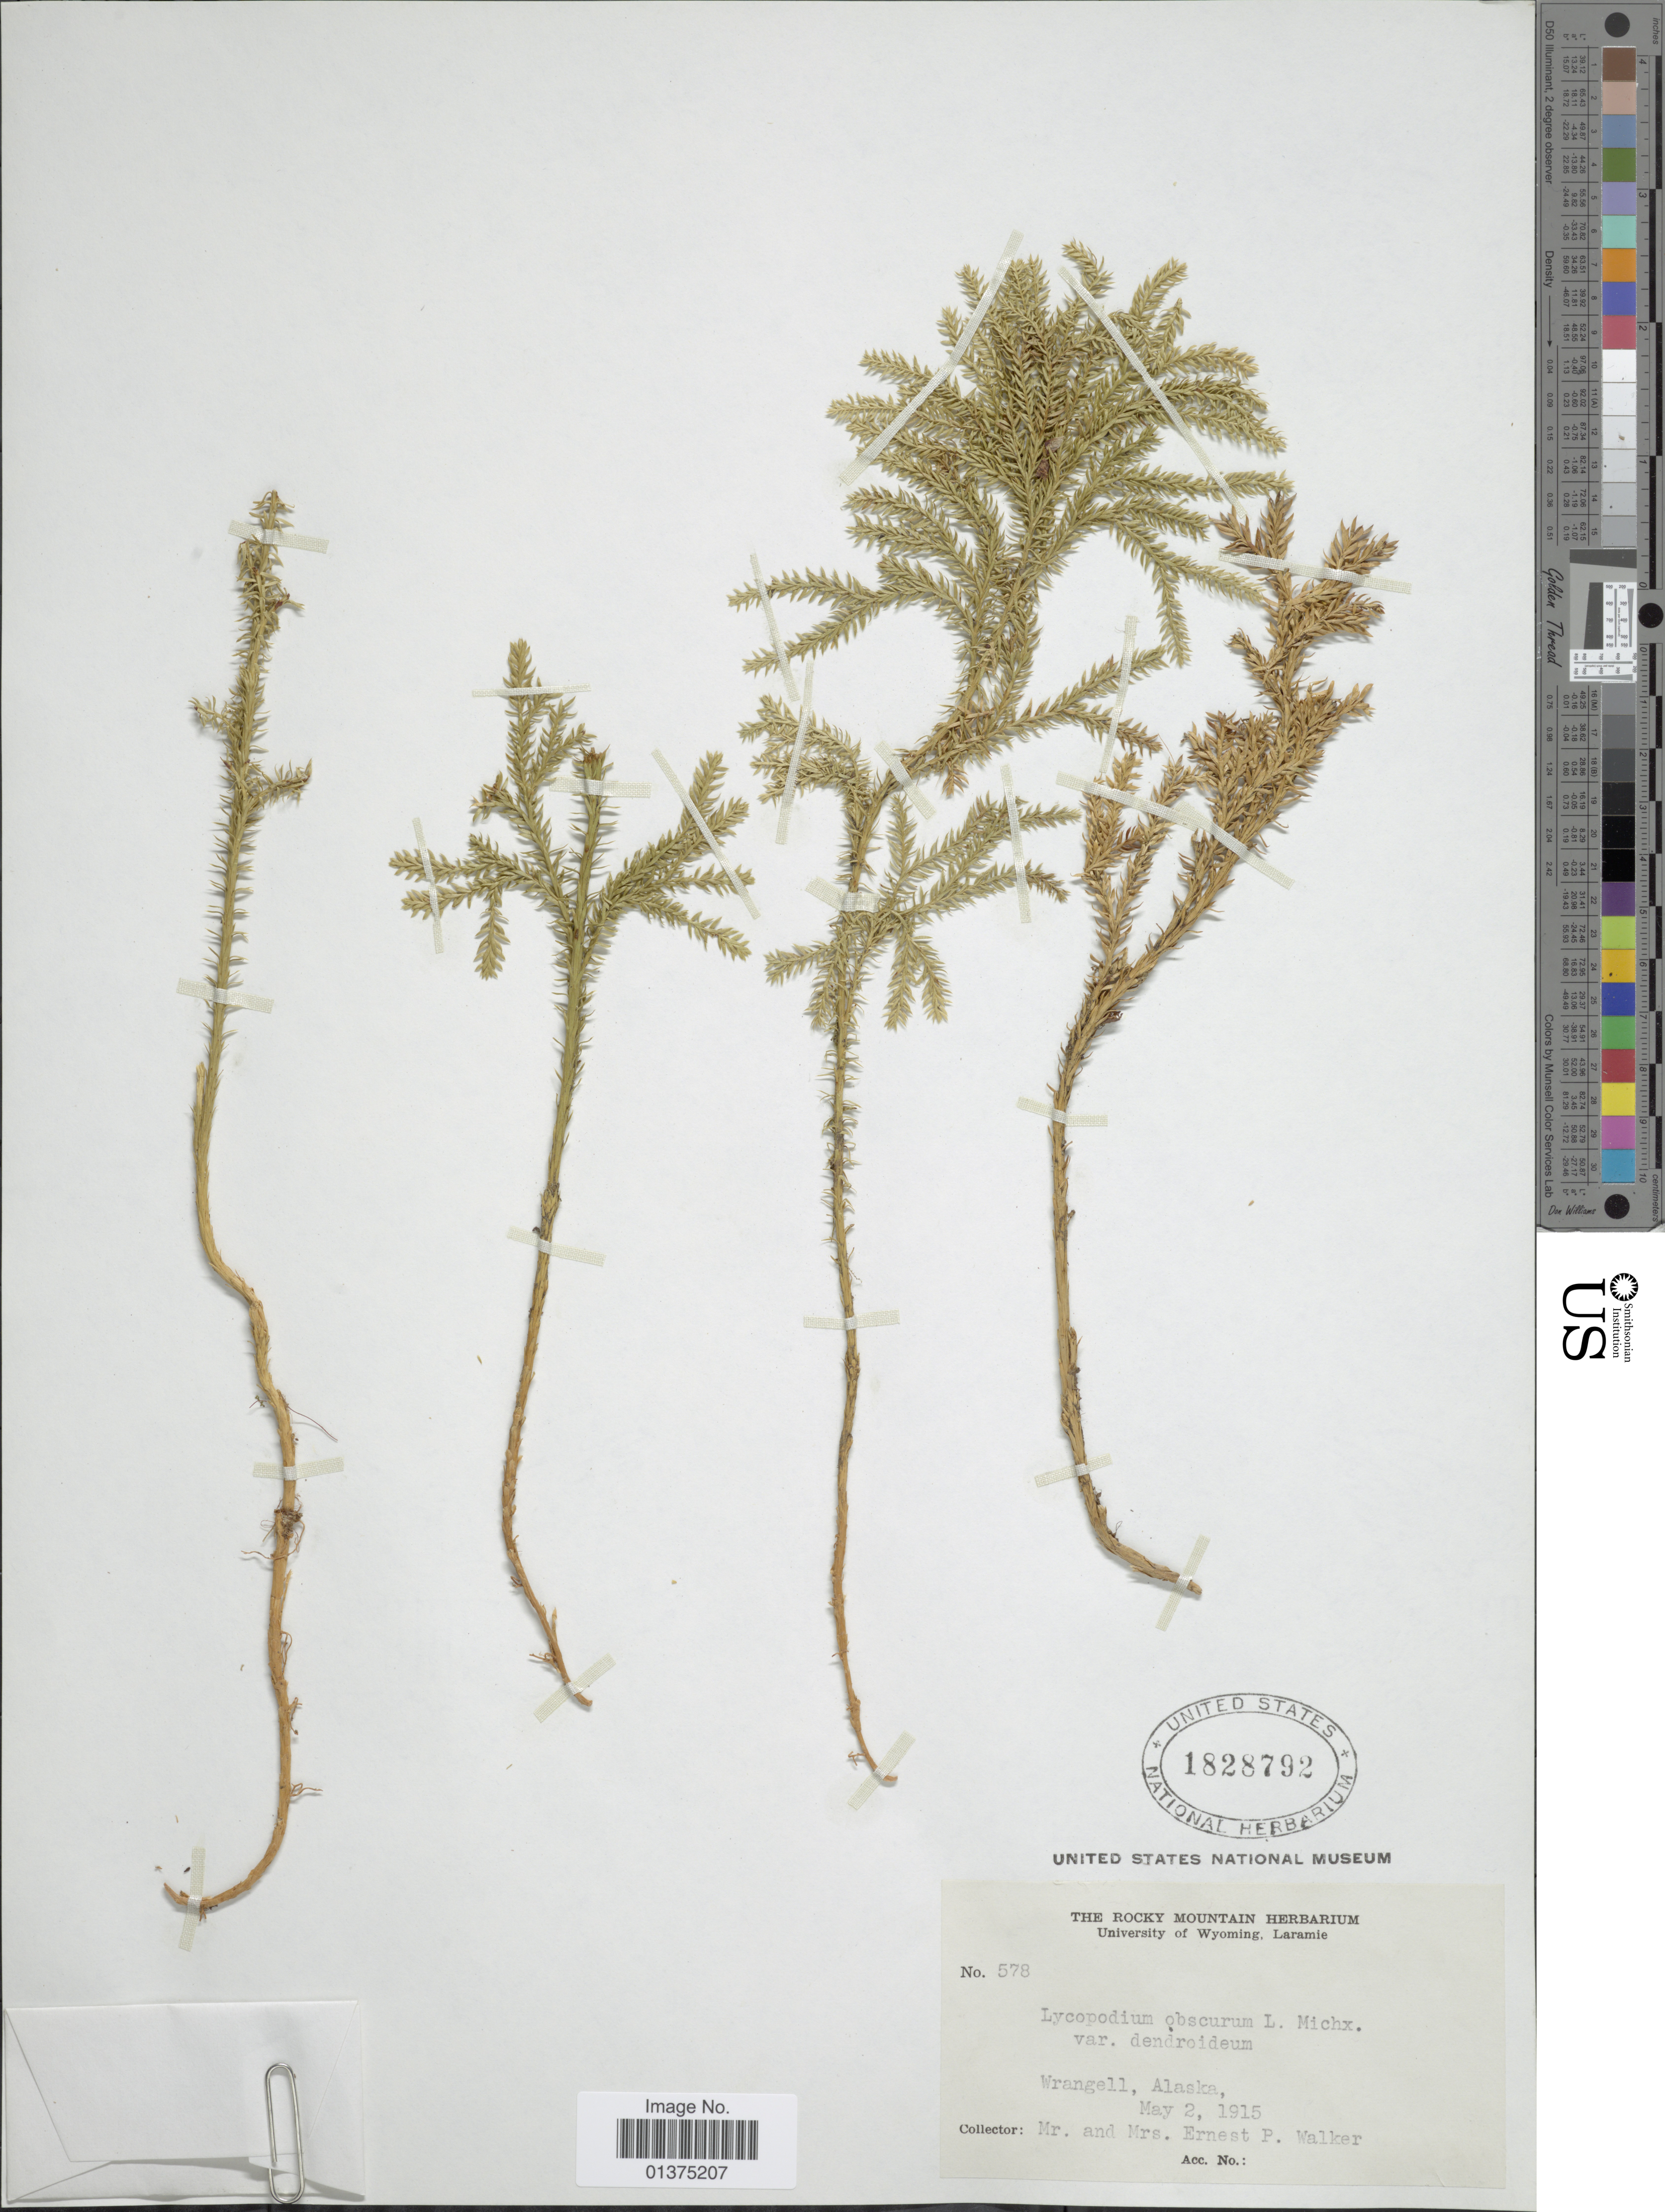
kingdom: Plantae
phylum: Tracheophyta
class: Lycopodiopsida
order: Lycopodiales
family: Lycopodiaceae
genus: Dendrolycopodium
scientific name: Dendrolycopodium dendroideum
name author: (Michx.) A. Haines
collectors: E. P. Walker & E. Walker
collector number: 578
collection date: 1915-05-02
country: United States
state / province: Alaska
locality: Wrangell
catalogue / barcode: US 1828792